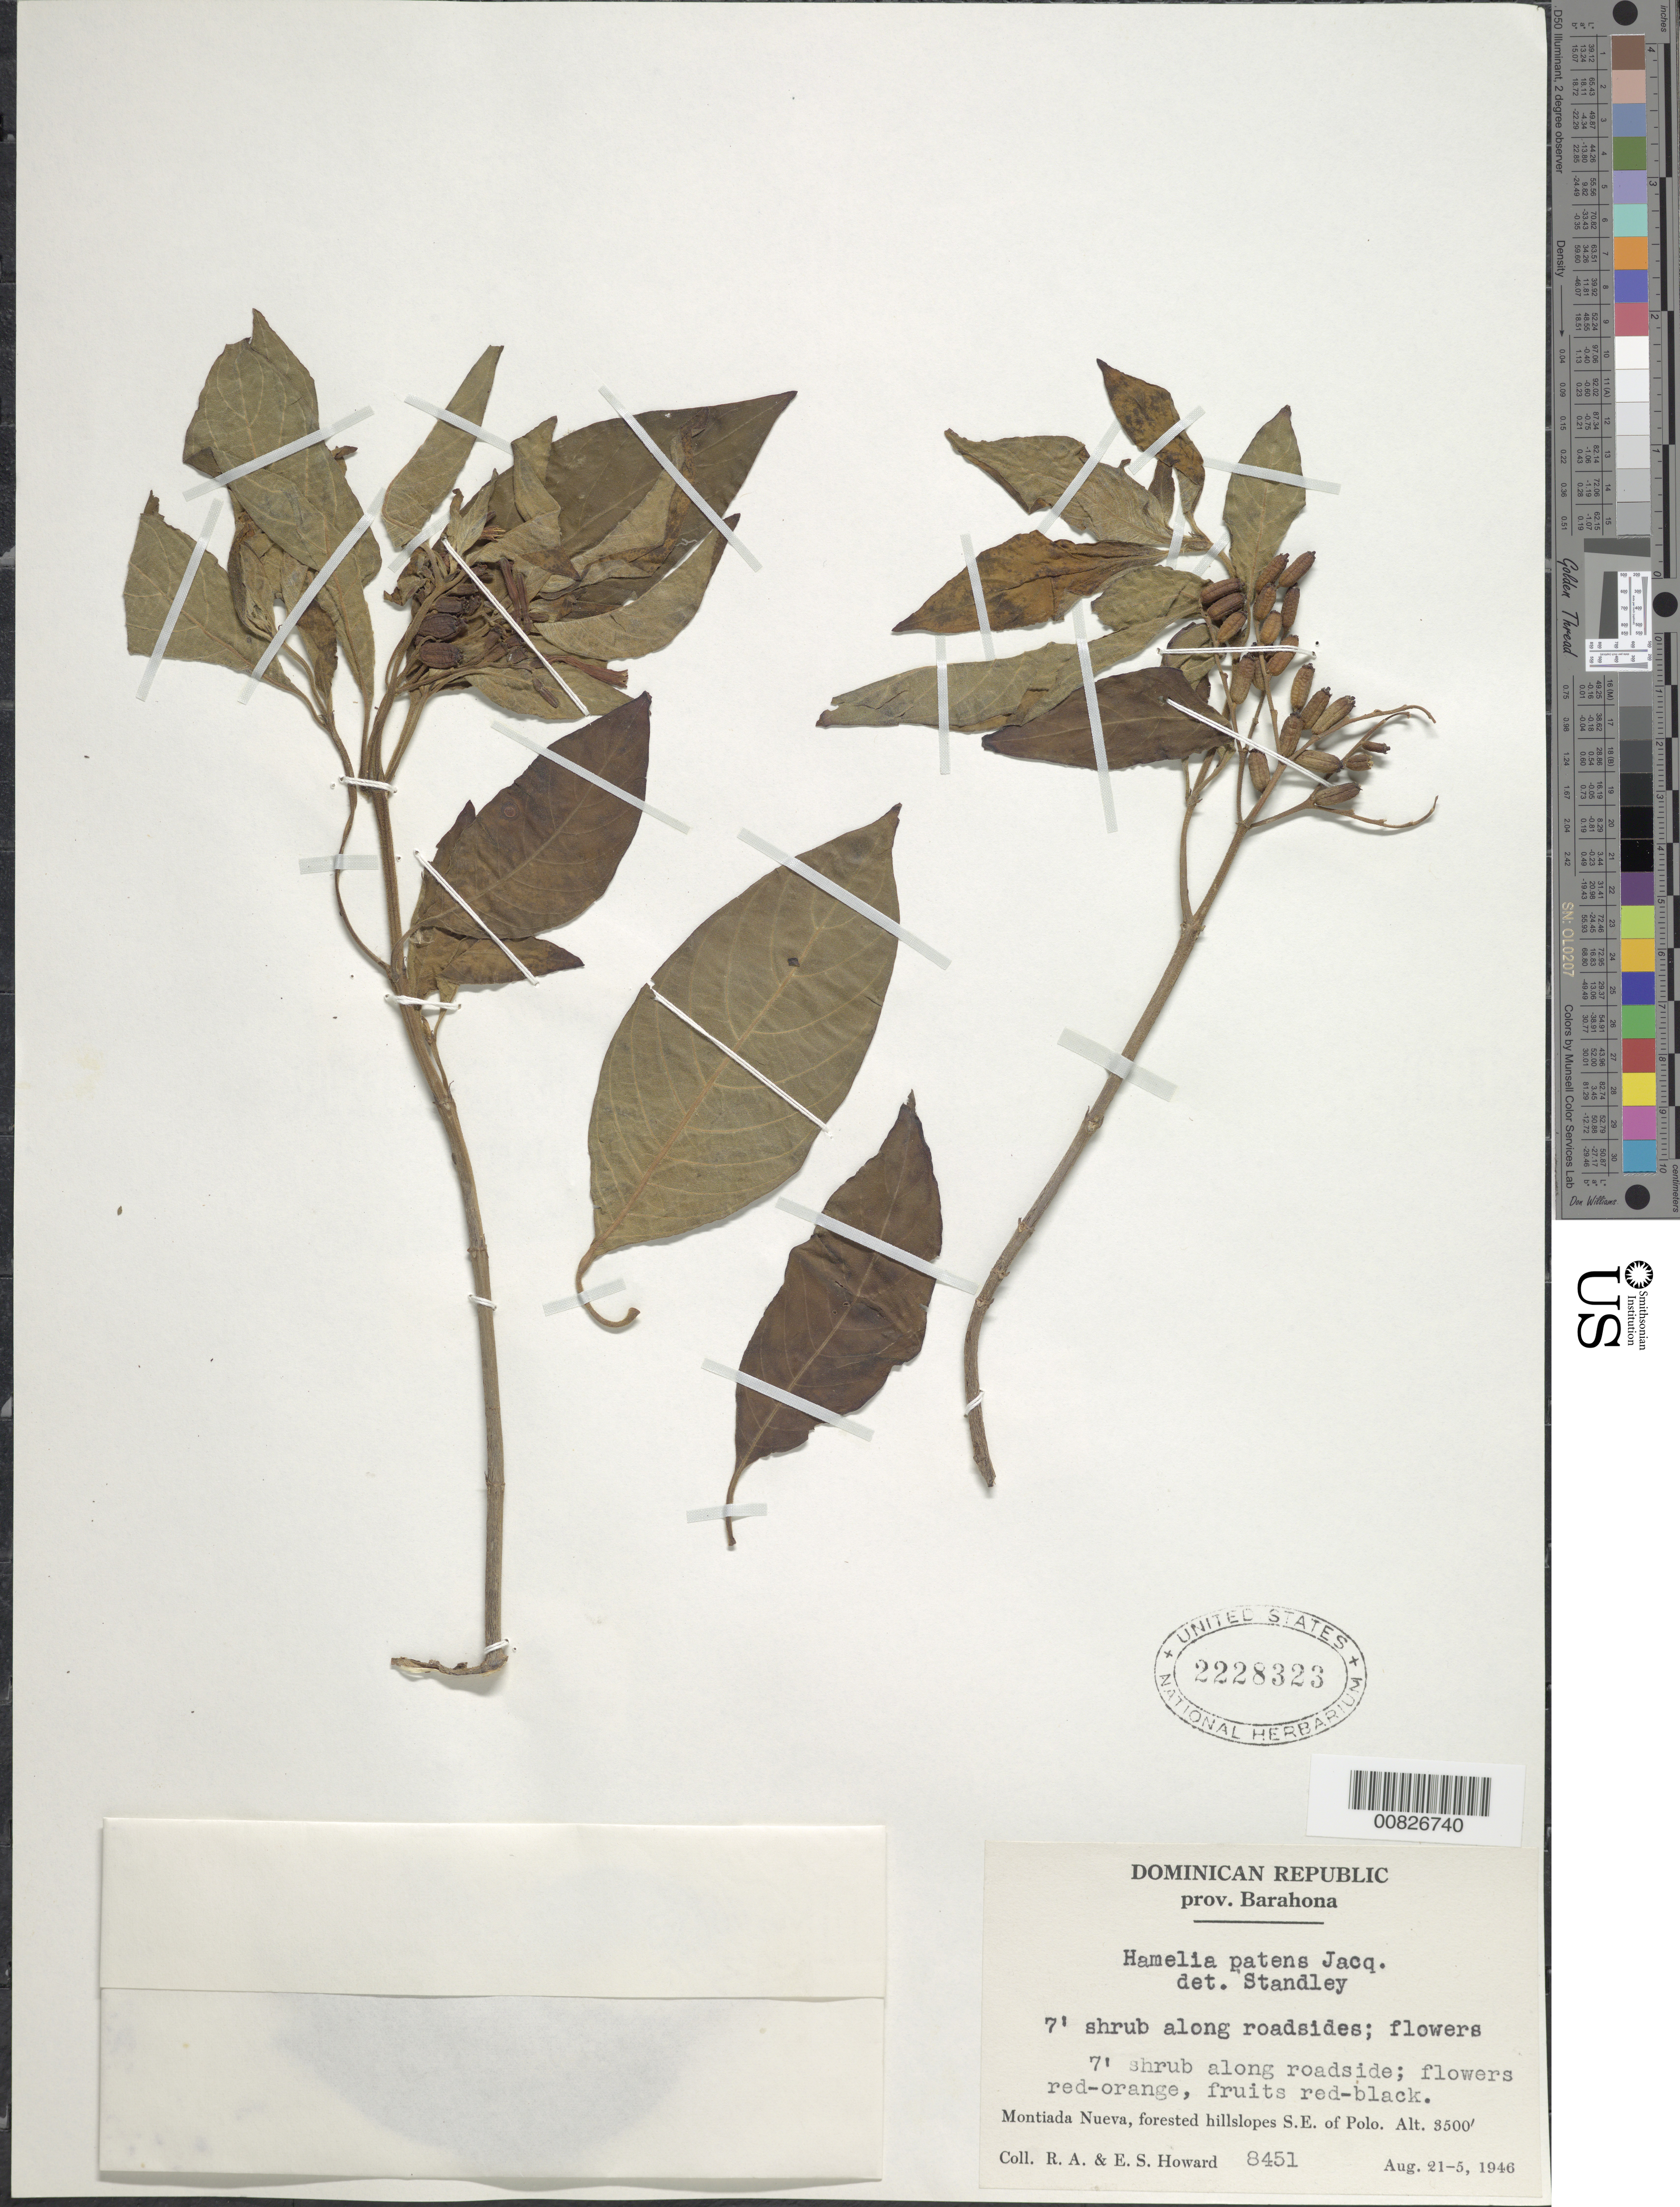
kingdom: Plantae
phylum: Tracheophyta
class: Magnoliopsida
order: Gentianales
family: Rubiaceae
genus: Hamelia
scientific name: Hamelia patens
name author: Jacq.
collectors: R. A. Howard & E. S. Howard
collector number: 8451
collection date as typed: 21 Aug 1946 to 25 Aug 1946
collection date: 1946-08-21/1946-08-25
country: Dominican Republic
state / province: Barahona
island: Hispaniola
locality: Montiada Nueva, SE of Polo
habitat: Along roadsides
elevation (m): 1067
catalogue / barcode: US 2228323